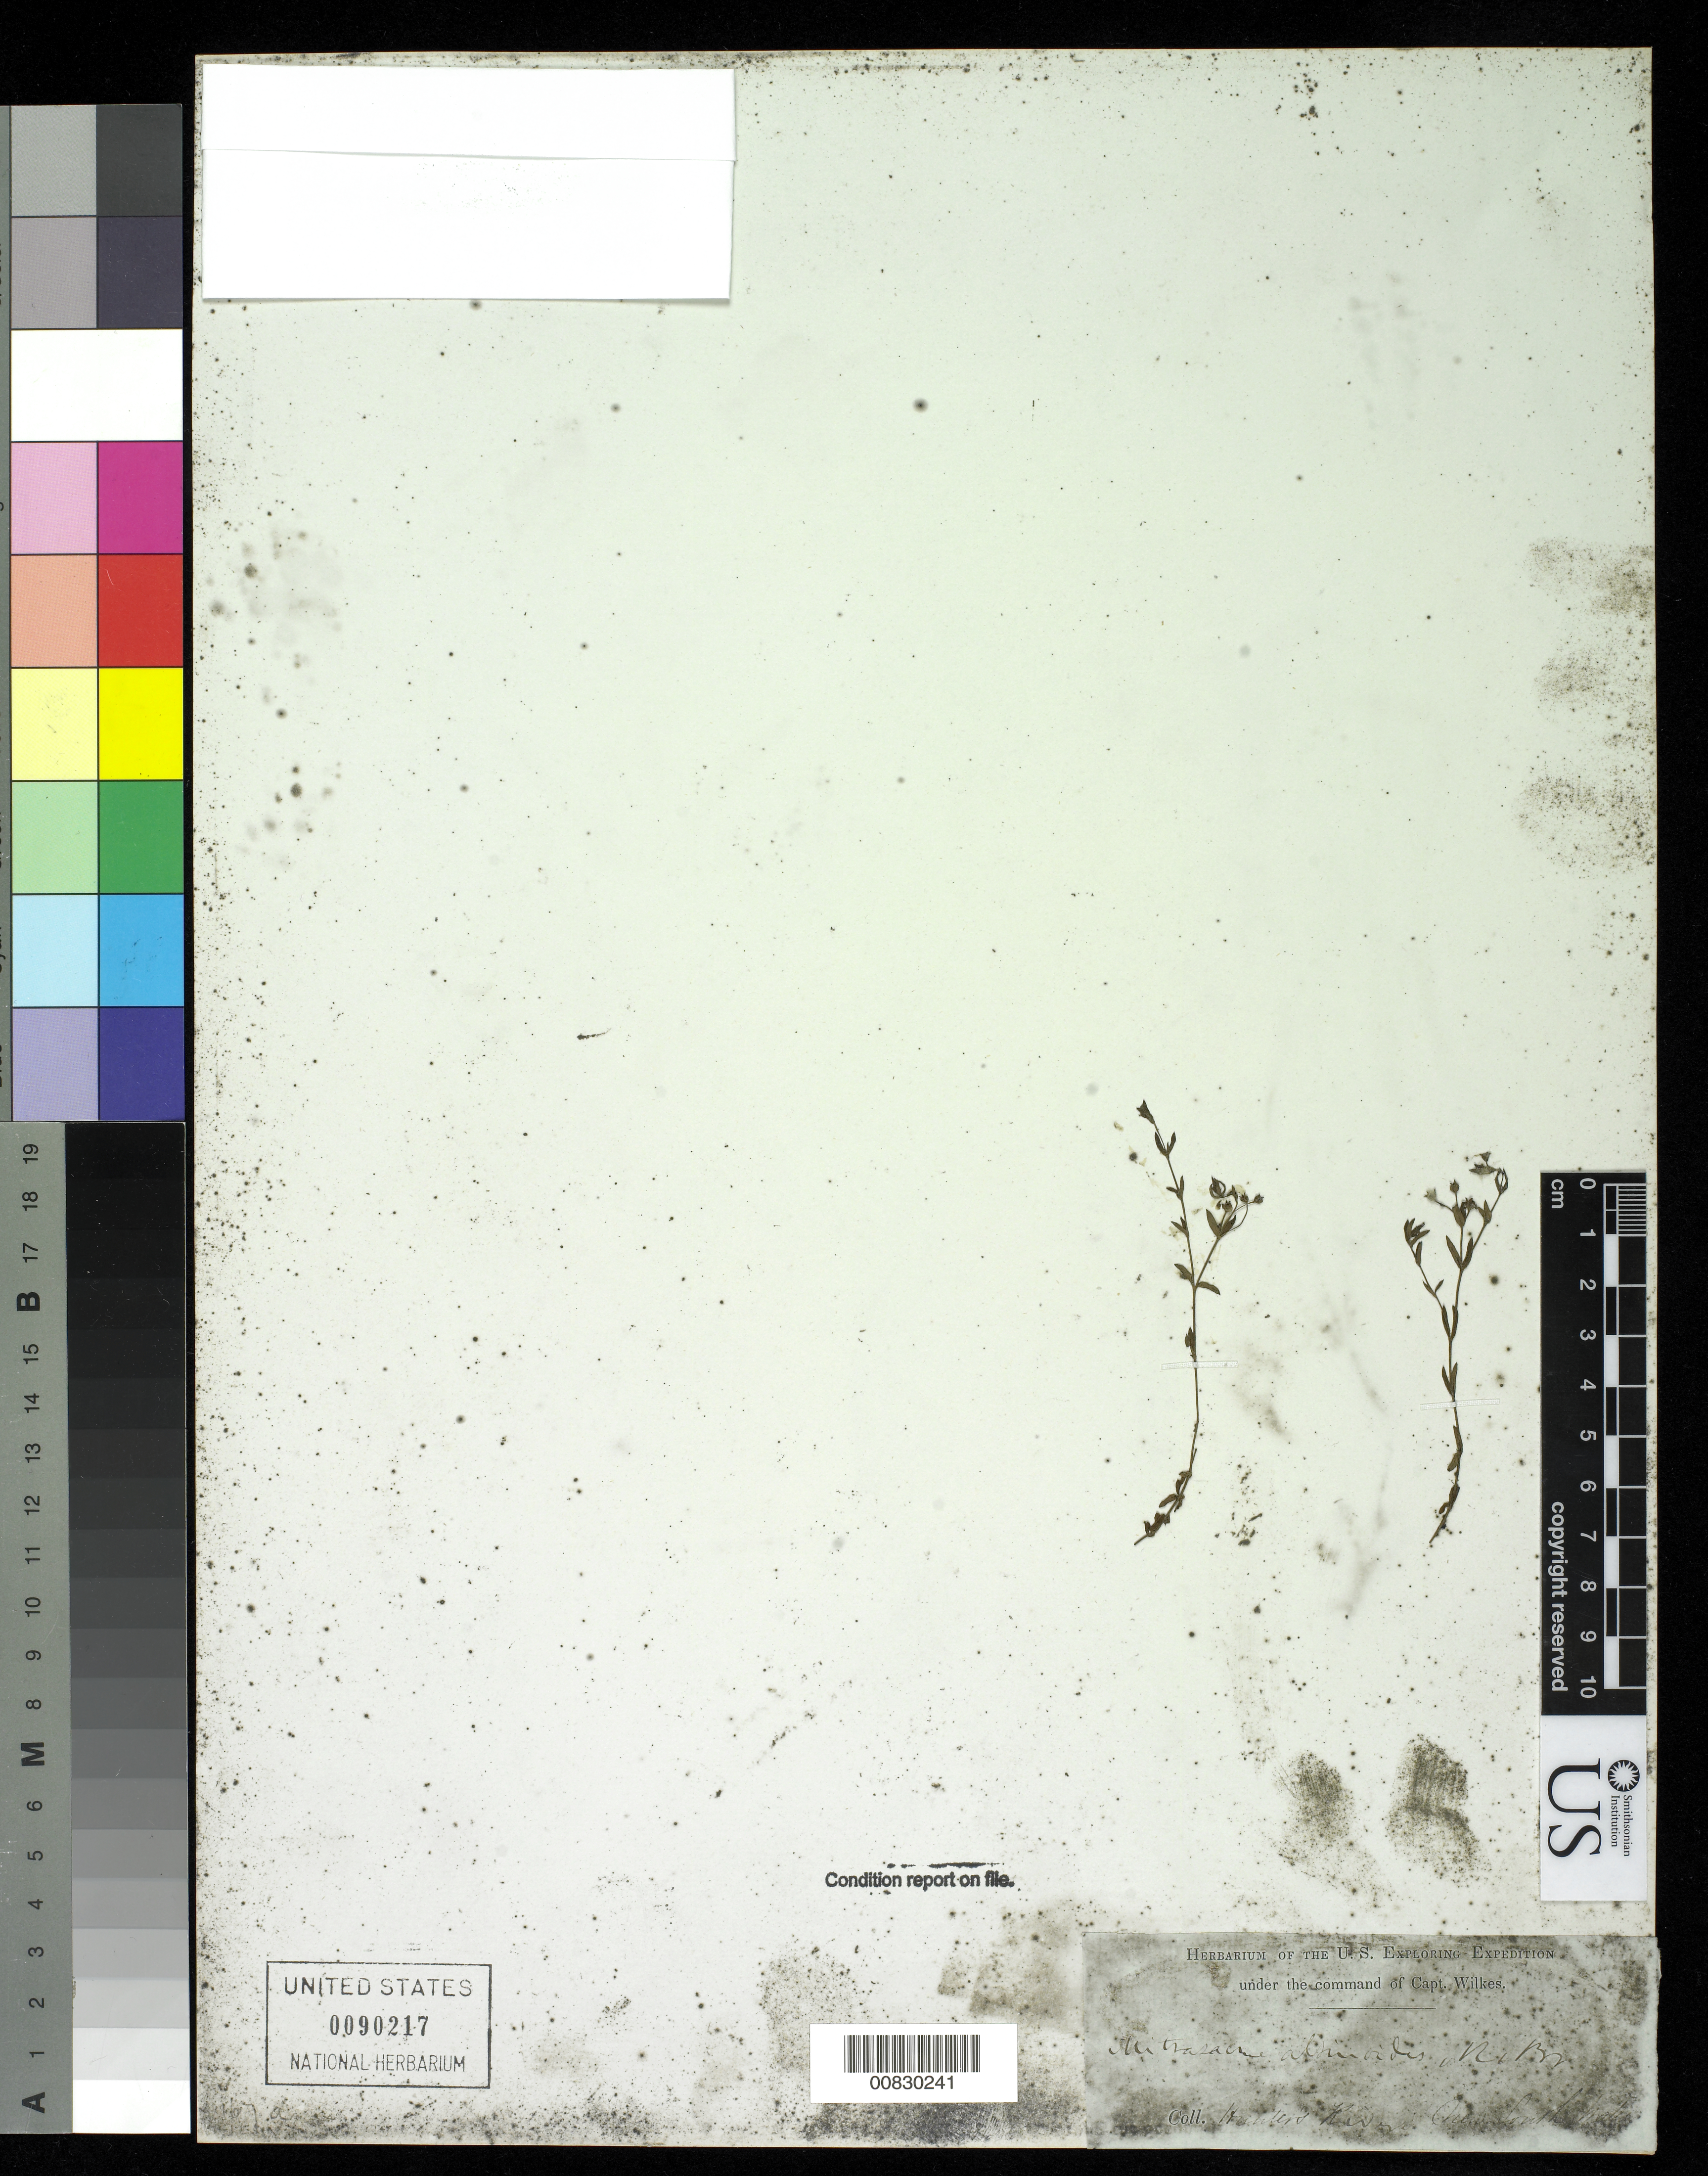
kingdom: Plantae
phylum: Tracheophyta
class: Magnoliopsida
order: Gentianales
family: Loganiaceae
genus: Mitrasacme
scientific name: Mitrasacme alsinoides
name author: R. Br.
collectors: Wilkes Explor. Exped.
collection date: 1838/1842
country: Australia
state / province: New South Wales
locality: Hunter's River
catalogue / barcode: US 90217